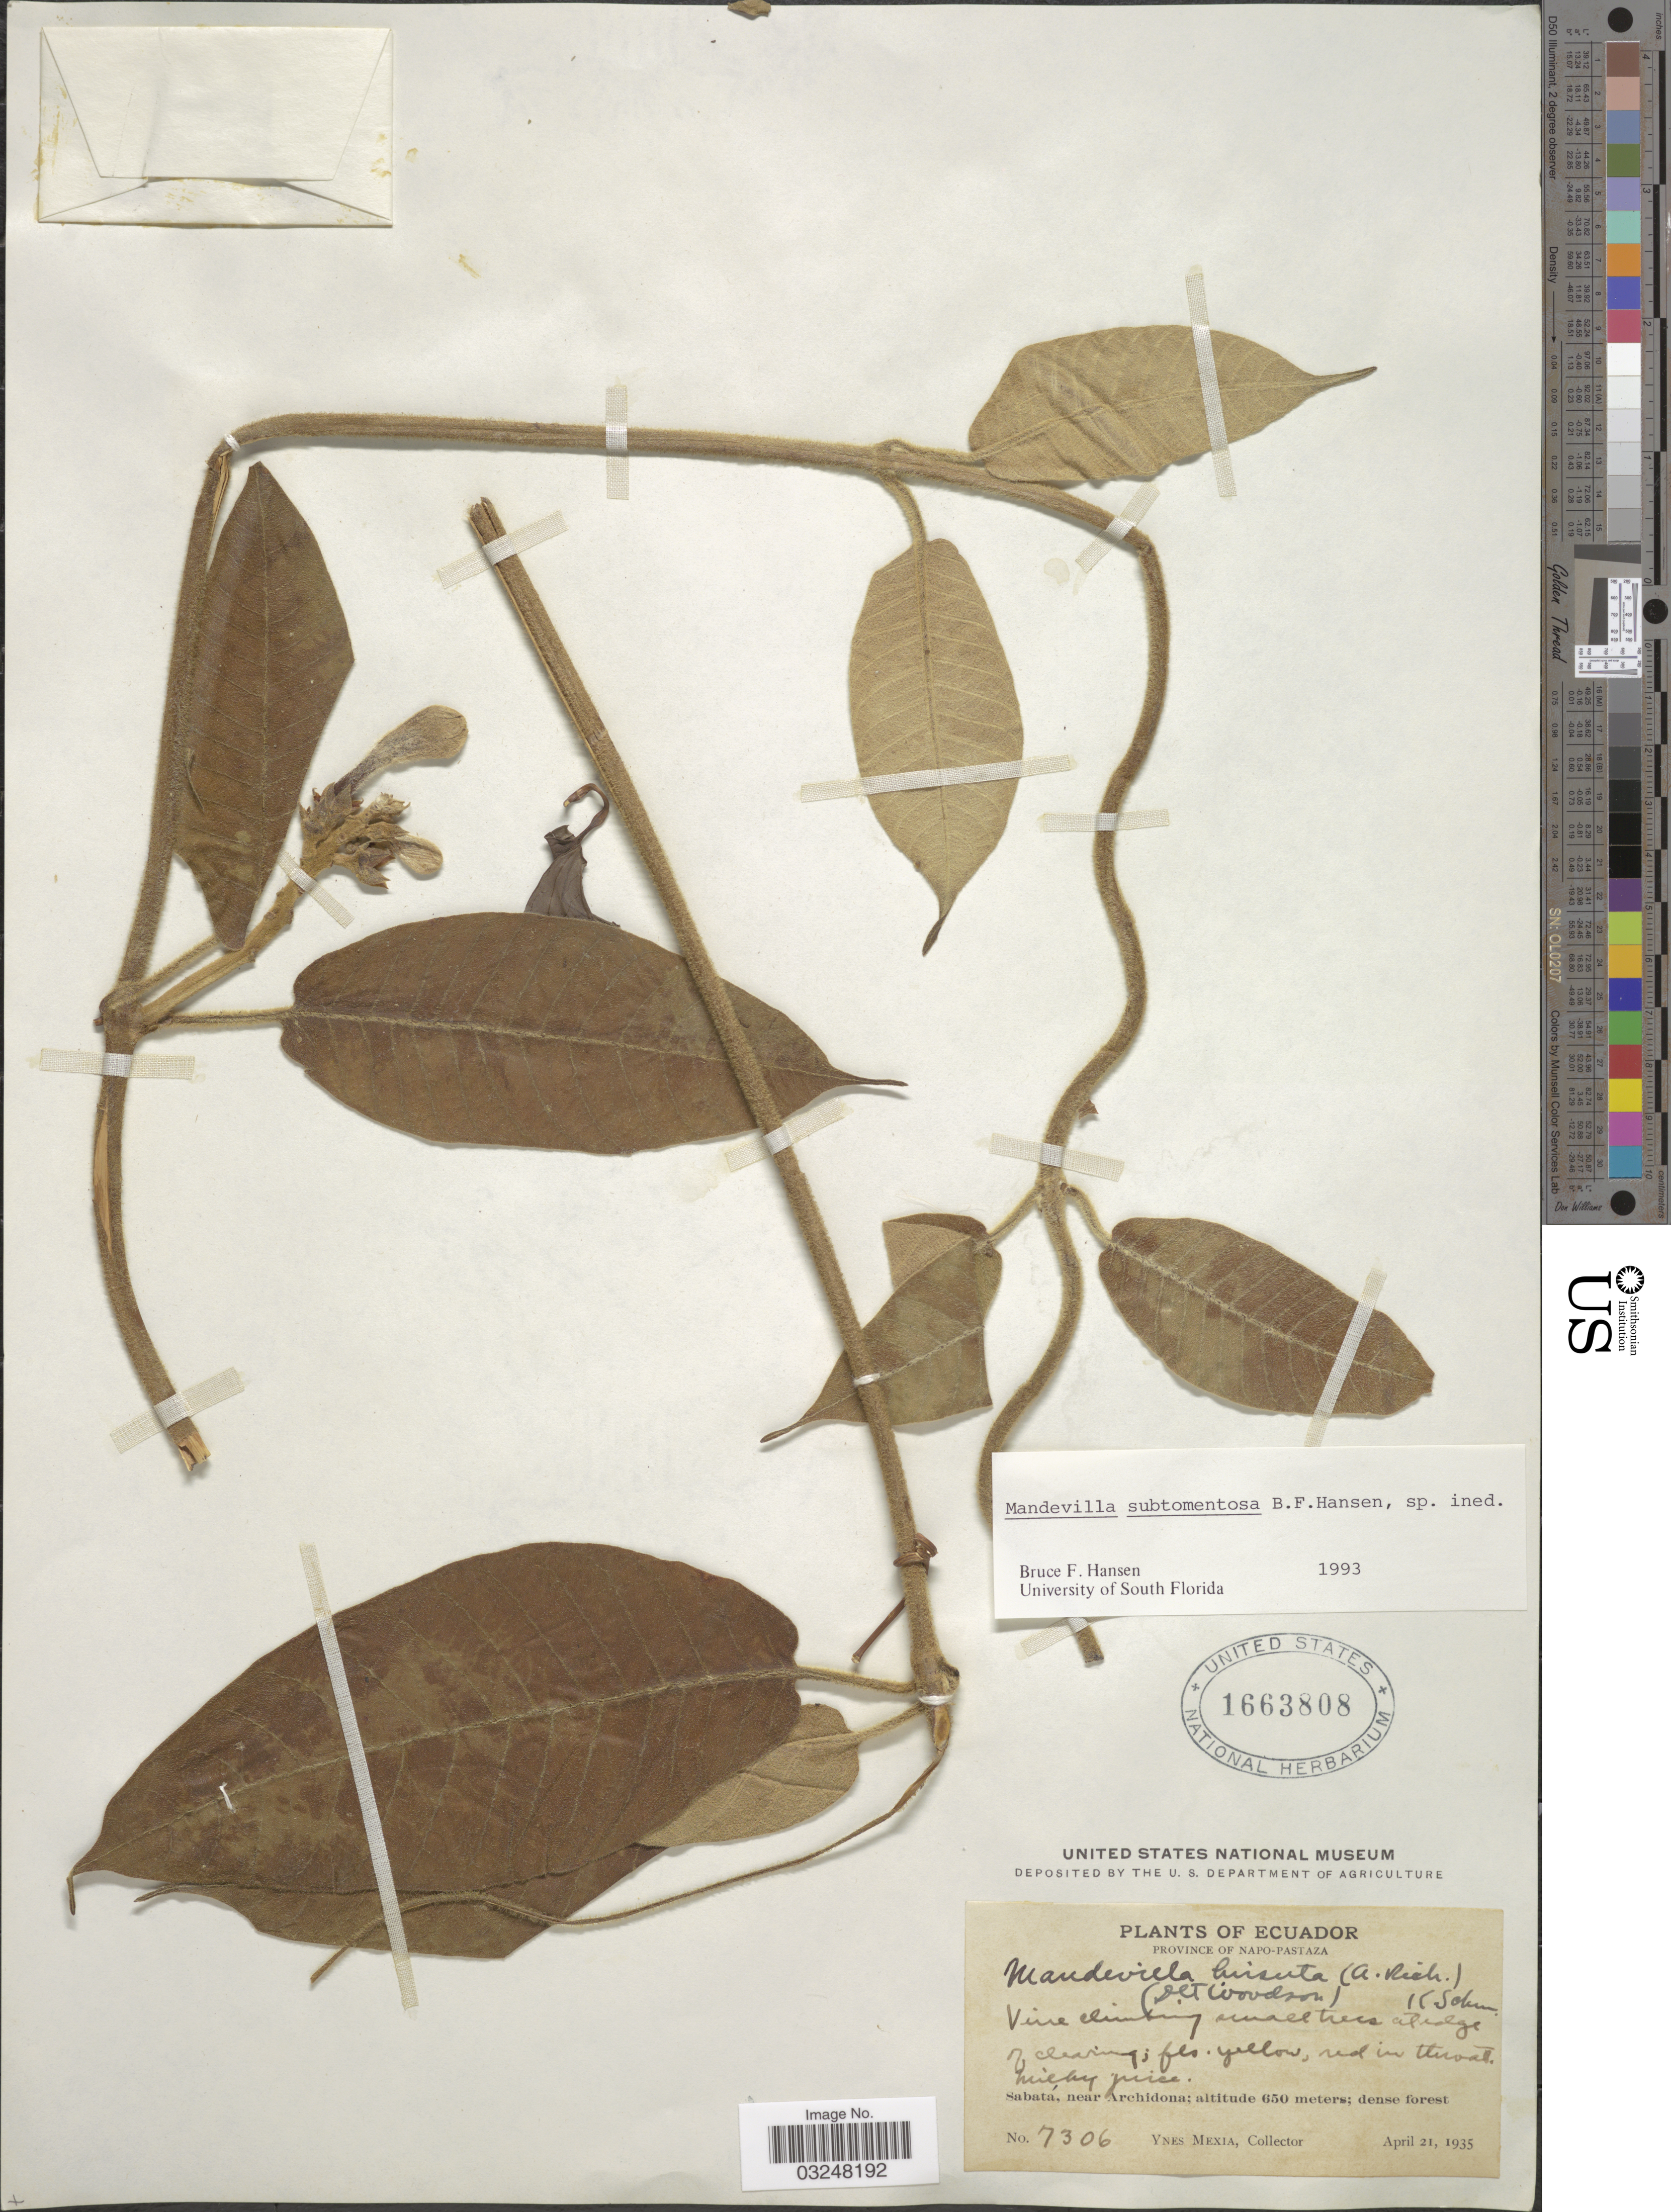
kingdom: Plantae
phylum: Tracheophyta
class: Magnoliopsida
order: Gentianales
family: Apocynaceae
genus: Mandevilla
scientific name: Mandevilla subtomentosa B.F. Hansen sp. nov. ined.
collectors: Y. Mexia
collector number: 7306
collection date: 1935-04-21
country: Ecuador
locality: Province of Napo-Pastaza. Sabatá, near Archidona.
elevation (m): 650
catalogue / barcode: US 1663808